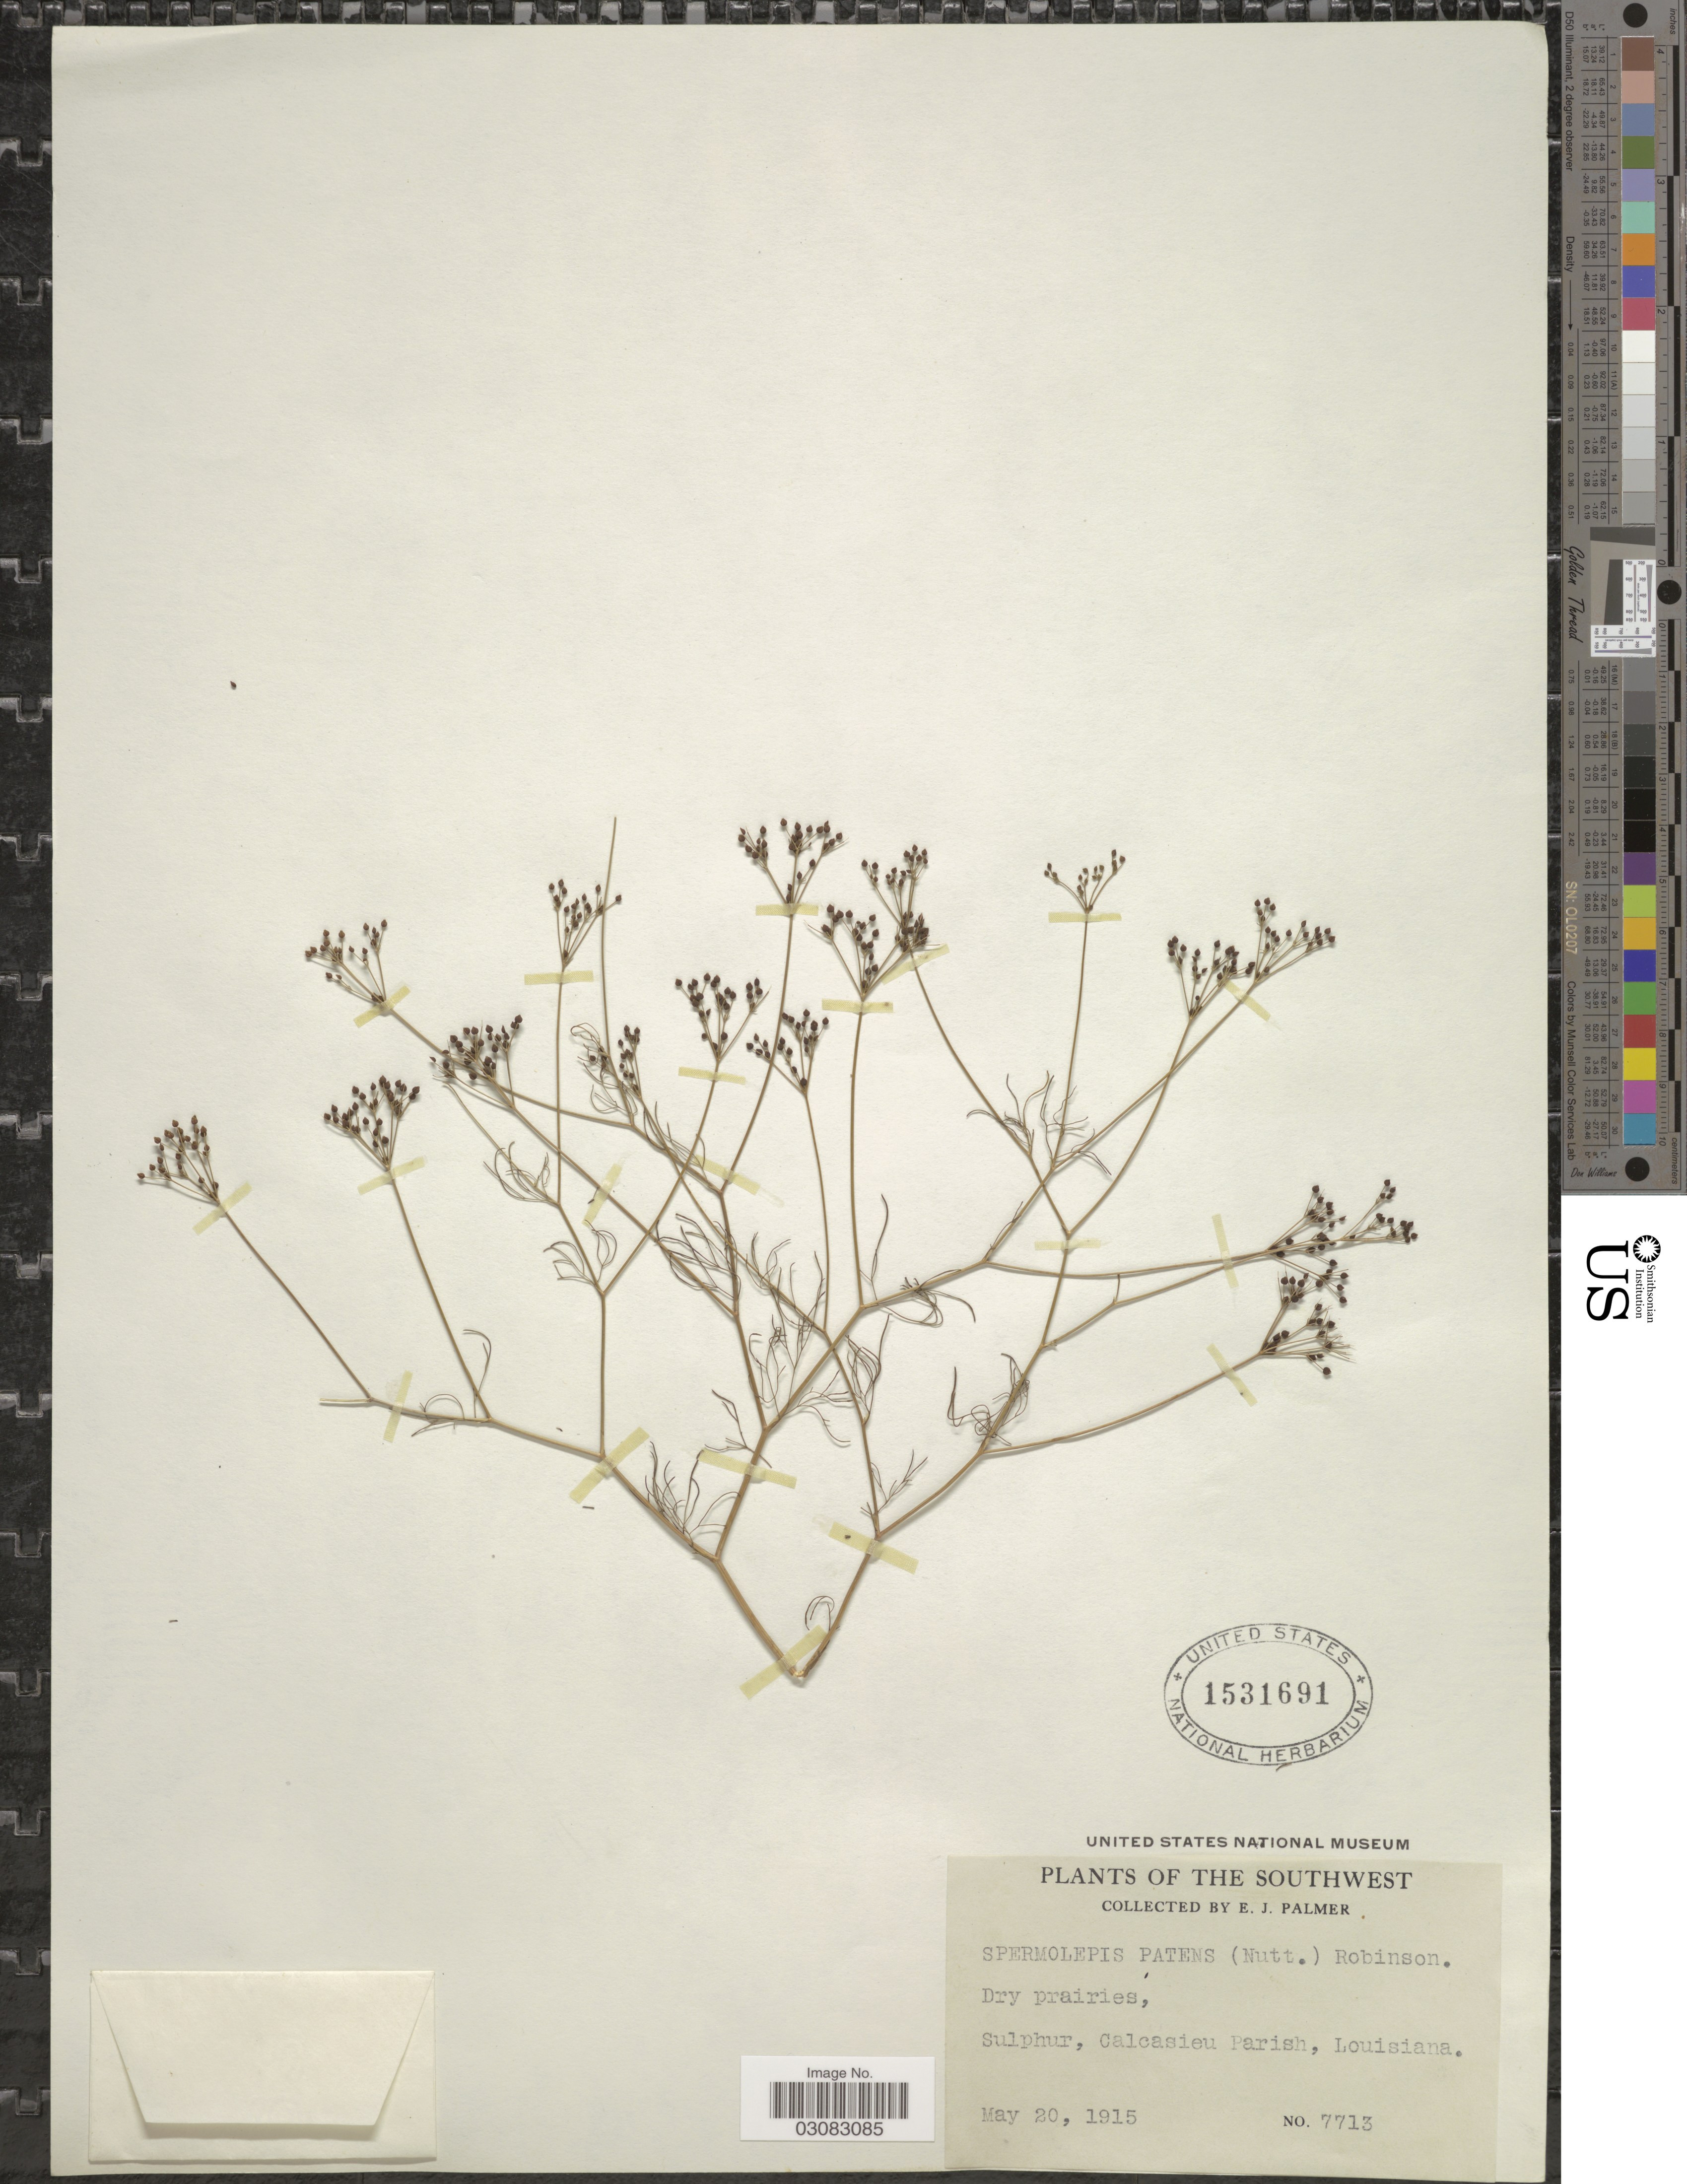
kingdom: Plantae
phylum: Tracheophyta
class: Magnoliopsida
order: Apiales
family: Apiaceae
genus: Spermolepis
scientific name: Spermolepis patens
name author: (Nutt. ex DC.) B.L. Rob.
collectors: E. J. Palmer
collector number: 7713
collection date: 1915-05-20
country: United States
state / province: Louisiana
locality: The Southwest. Sulphur, Calcasieu Parish.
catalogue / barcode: US 1531691